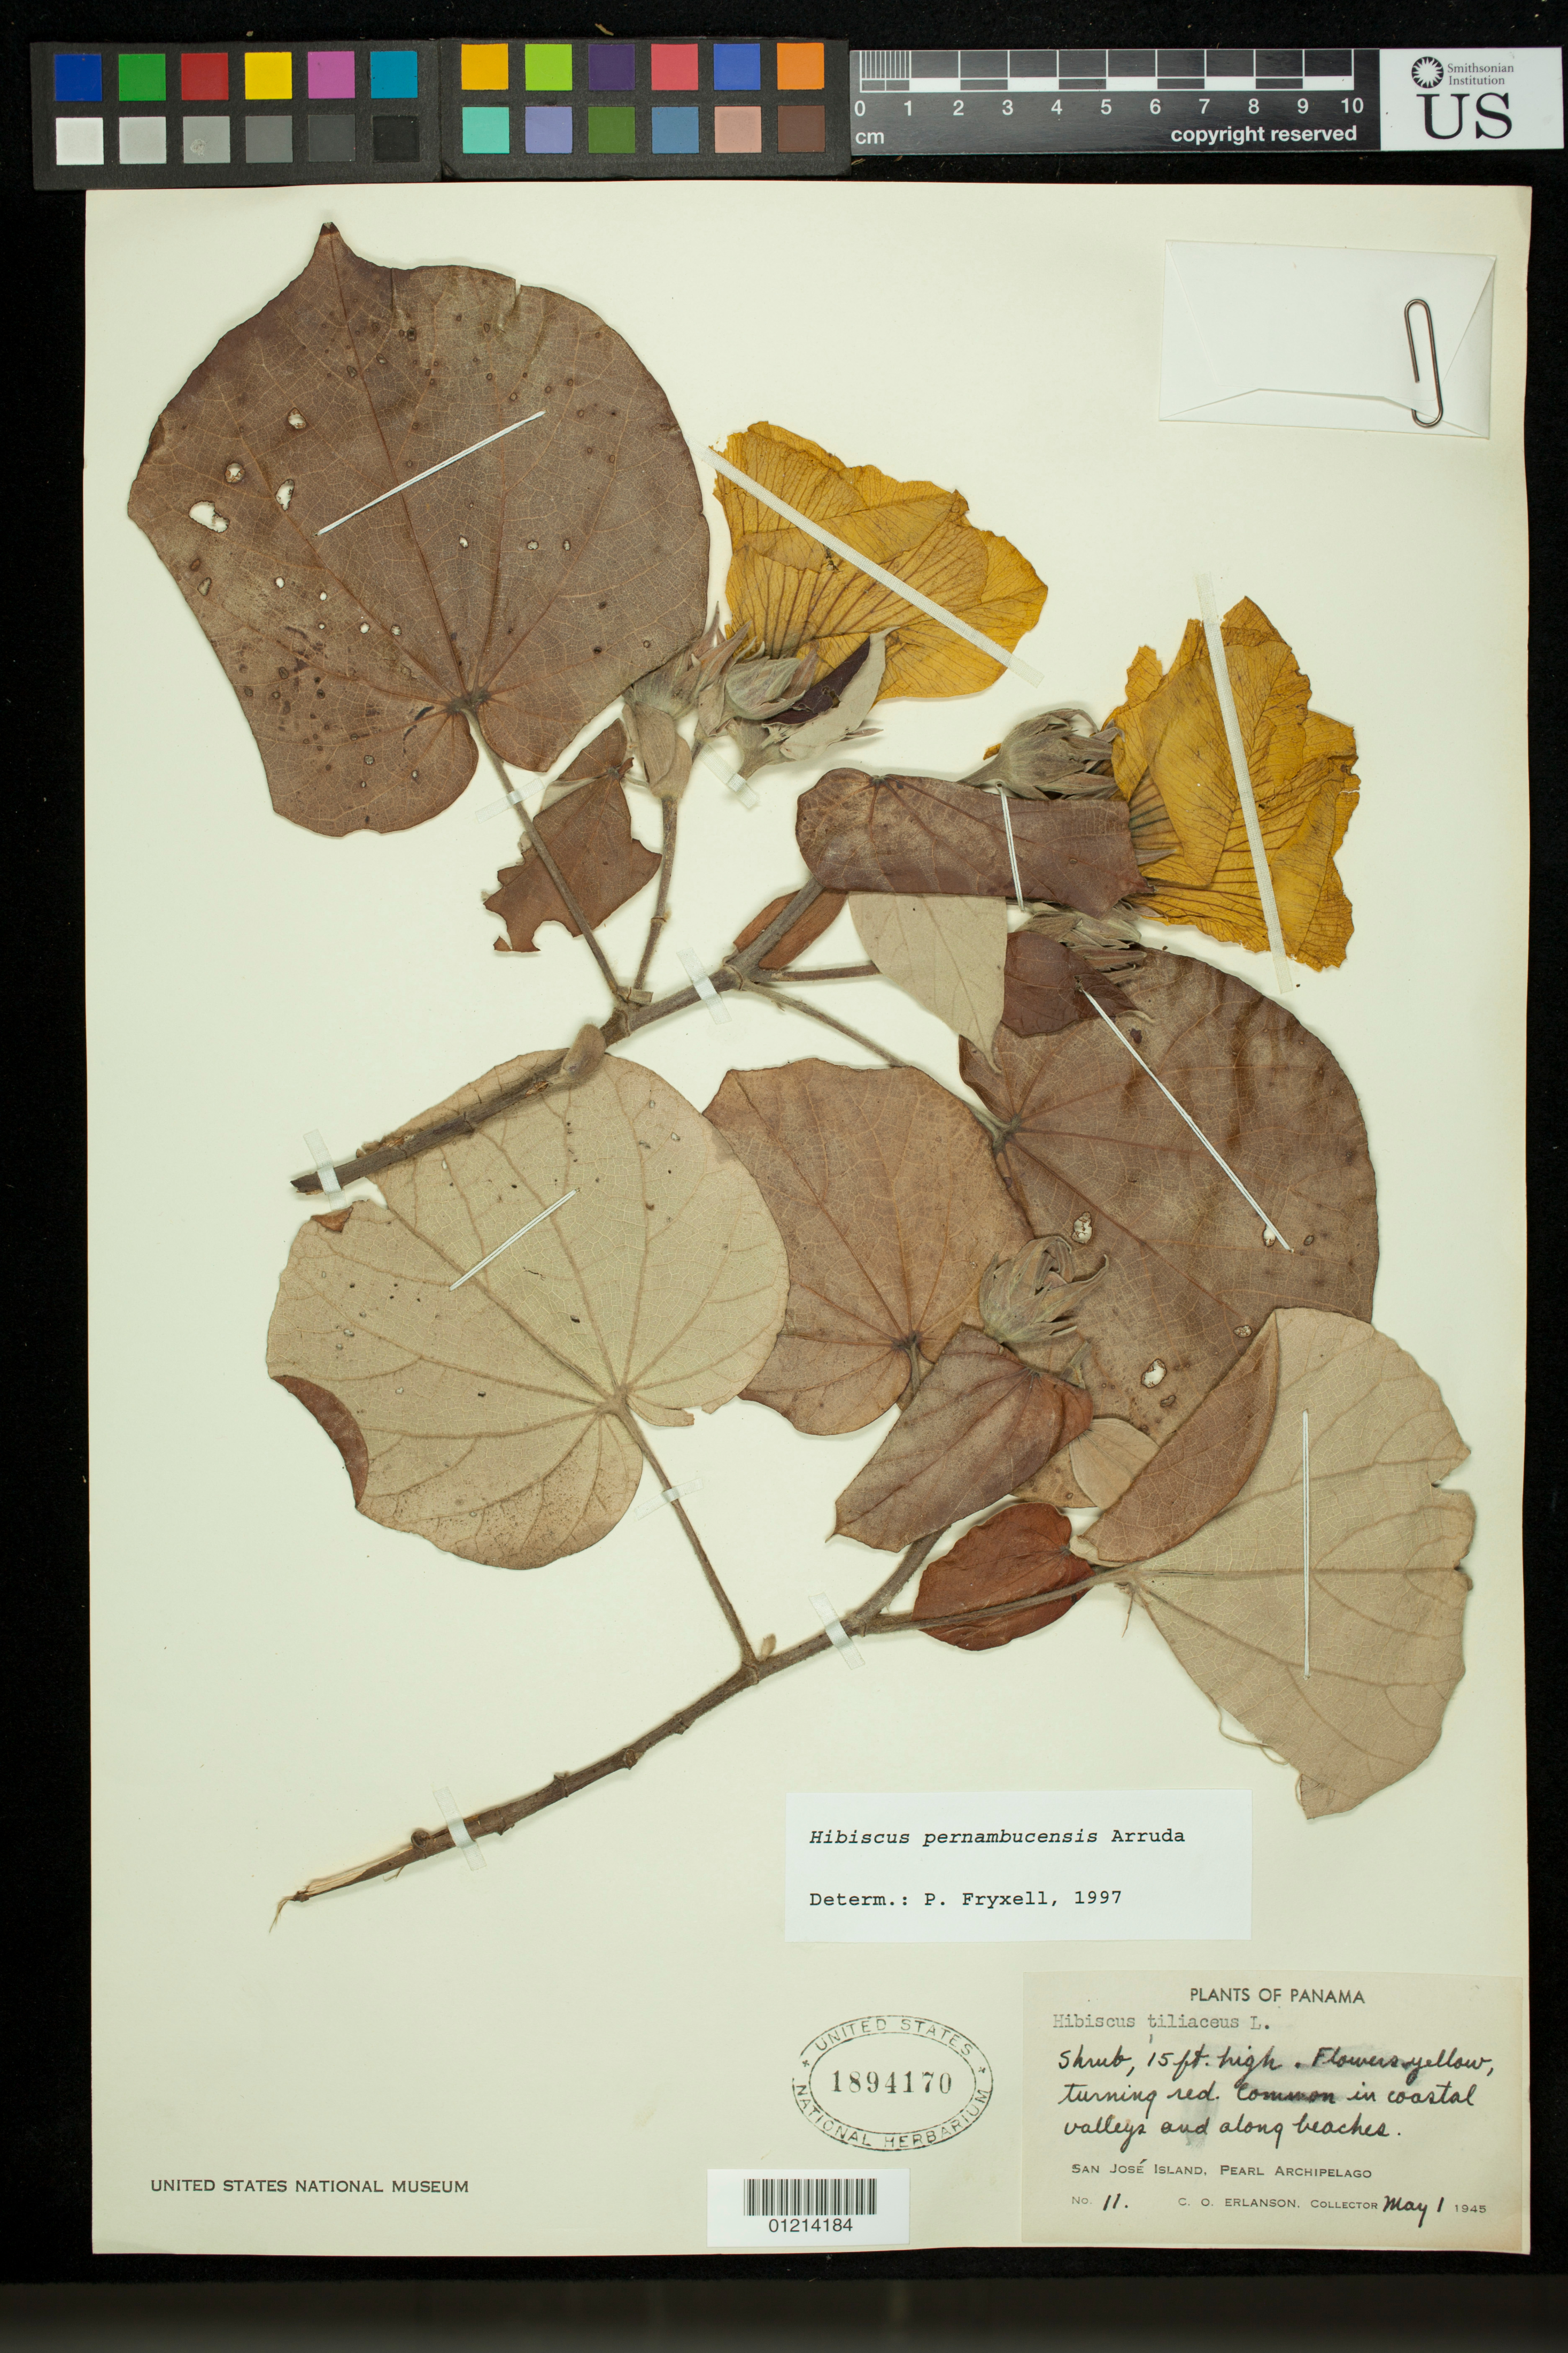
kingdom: Plantae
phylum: Tracheophyta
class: Magnoliopsida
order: Malvales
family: Malvaceae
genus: Talipariti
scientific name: Talipariti tiliaceum var. pernambucense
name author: (Arruda) Fryxell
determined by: Dorr, Laurence J., Curator (BOT), Smithsonian Institution - National Museum of Natural History (UNITED STATES)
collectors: C. O. Erlanson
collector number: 11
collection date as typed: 05 Jan 1945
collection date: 1945-01-05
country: Panama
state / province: Panamá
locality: San José Island. Pearl Archipelago.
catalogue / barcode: US 1894170